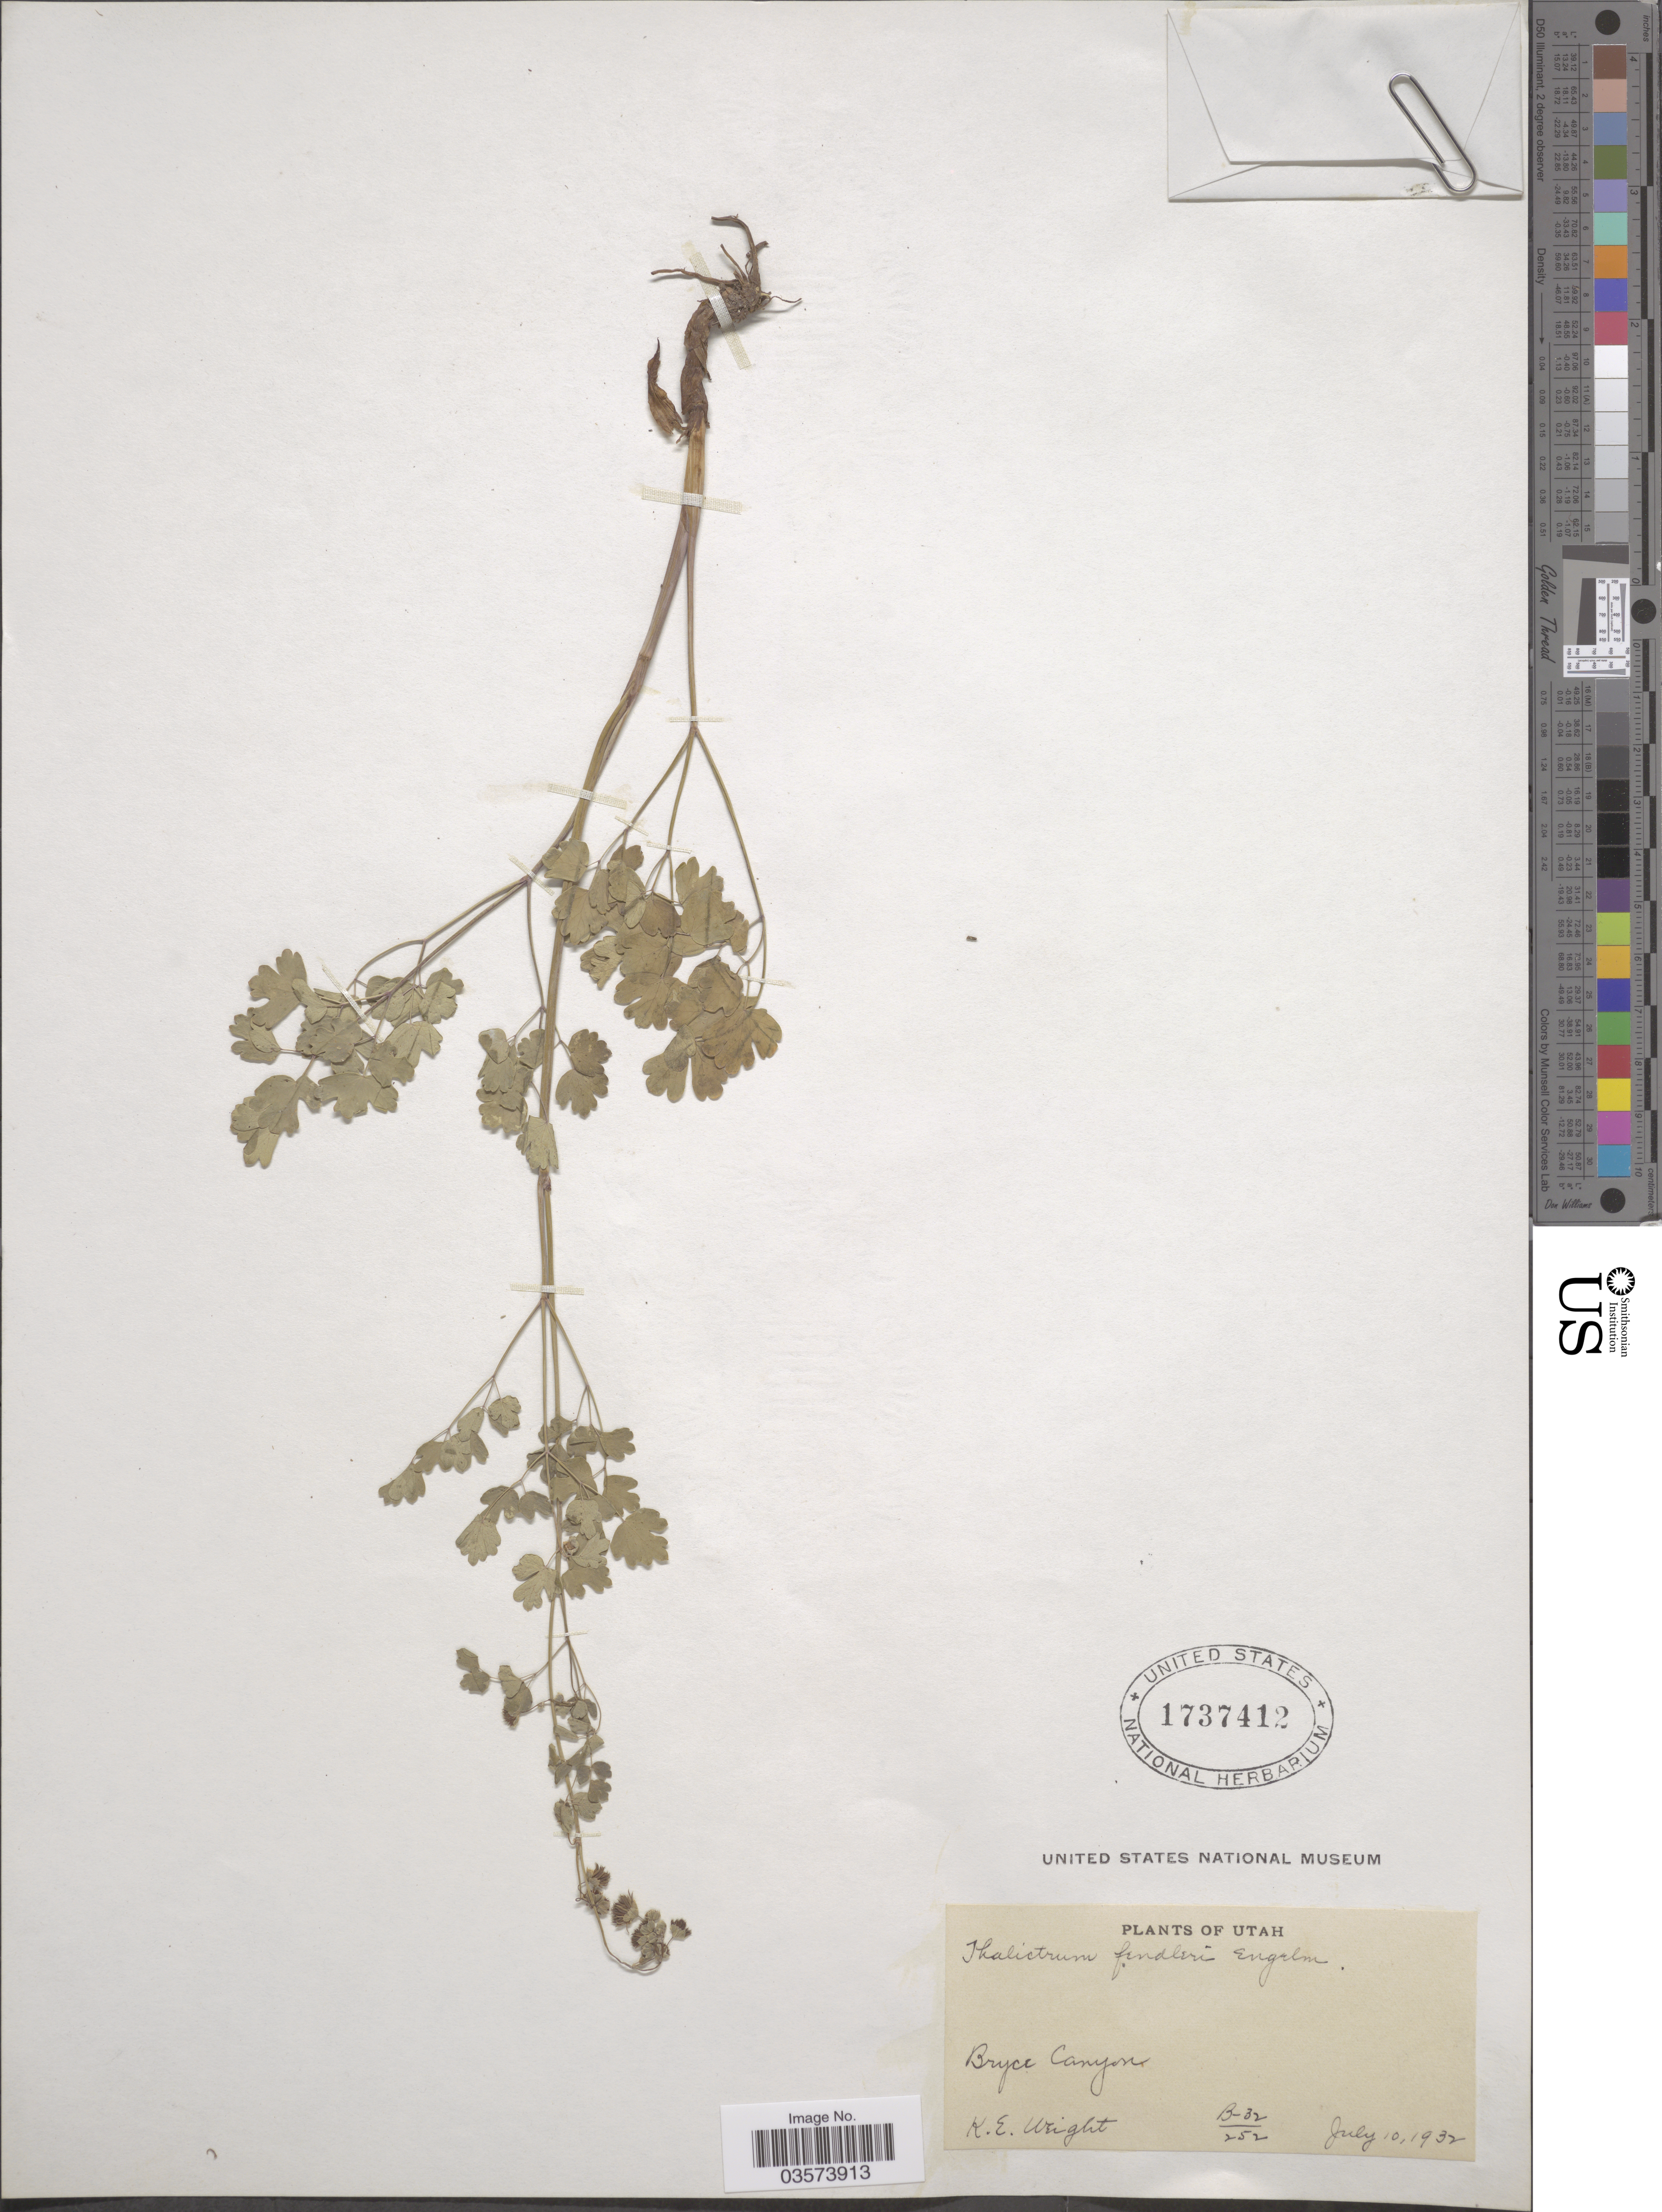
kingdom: Plantae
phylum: Tracheophyta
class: Magnoliopsida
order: Ranunculales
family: Ranunculaceae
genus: Thalictrum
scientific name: Thalictrum fendleri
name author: Engelm. ex A. Gray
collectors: K. Weight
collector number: B-32/252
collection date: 1932-07-10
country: United States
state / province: Utah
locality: Bryce Canyon.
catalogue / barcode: US 1737412